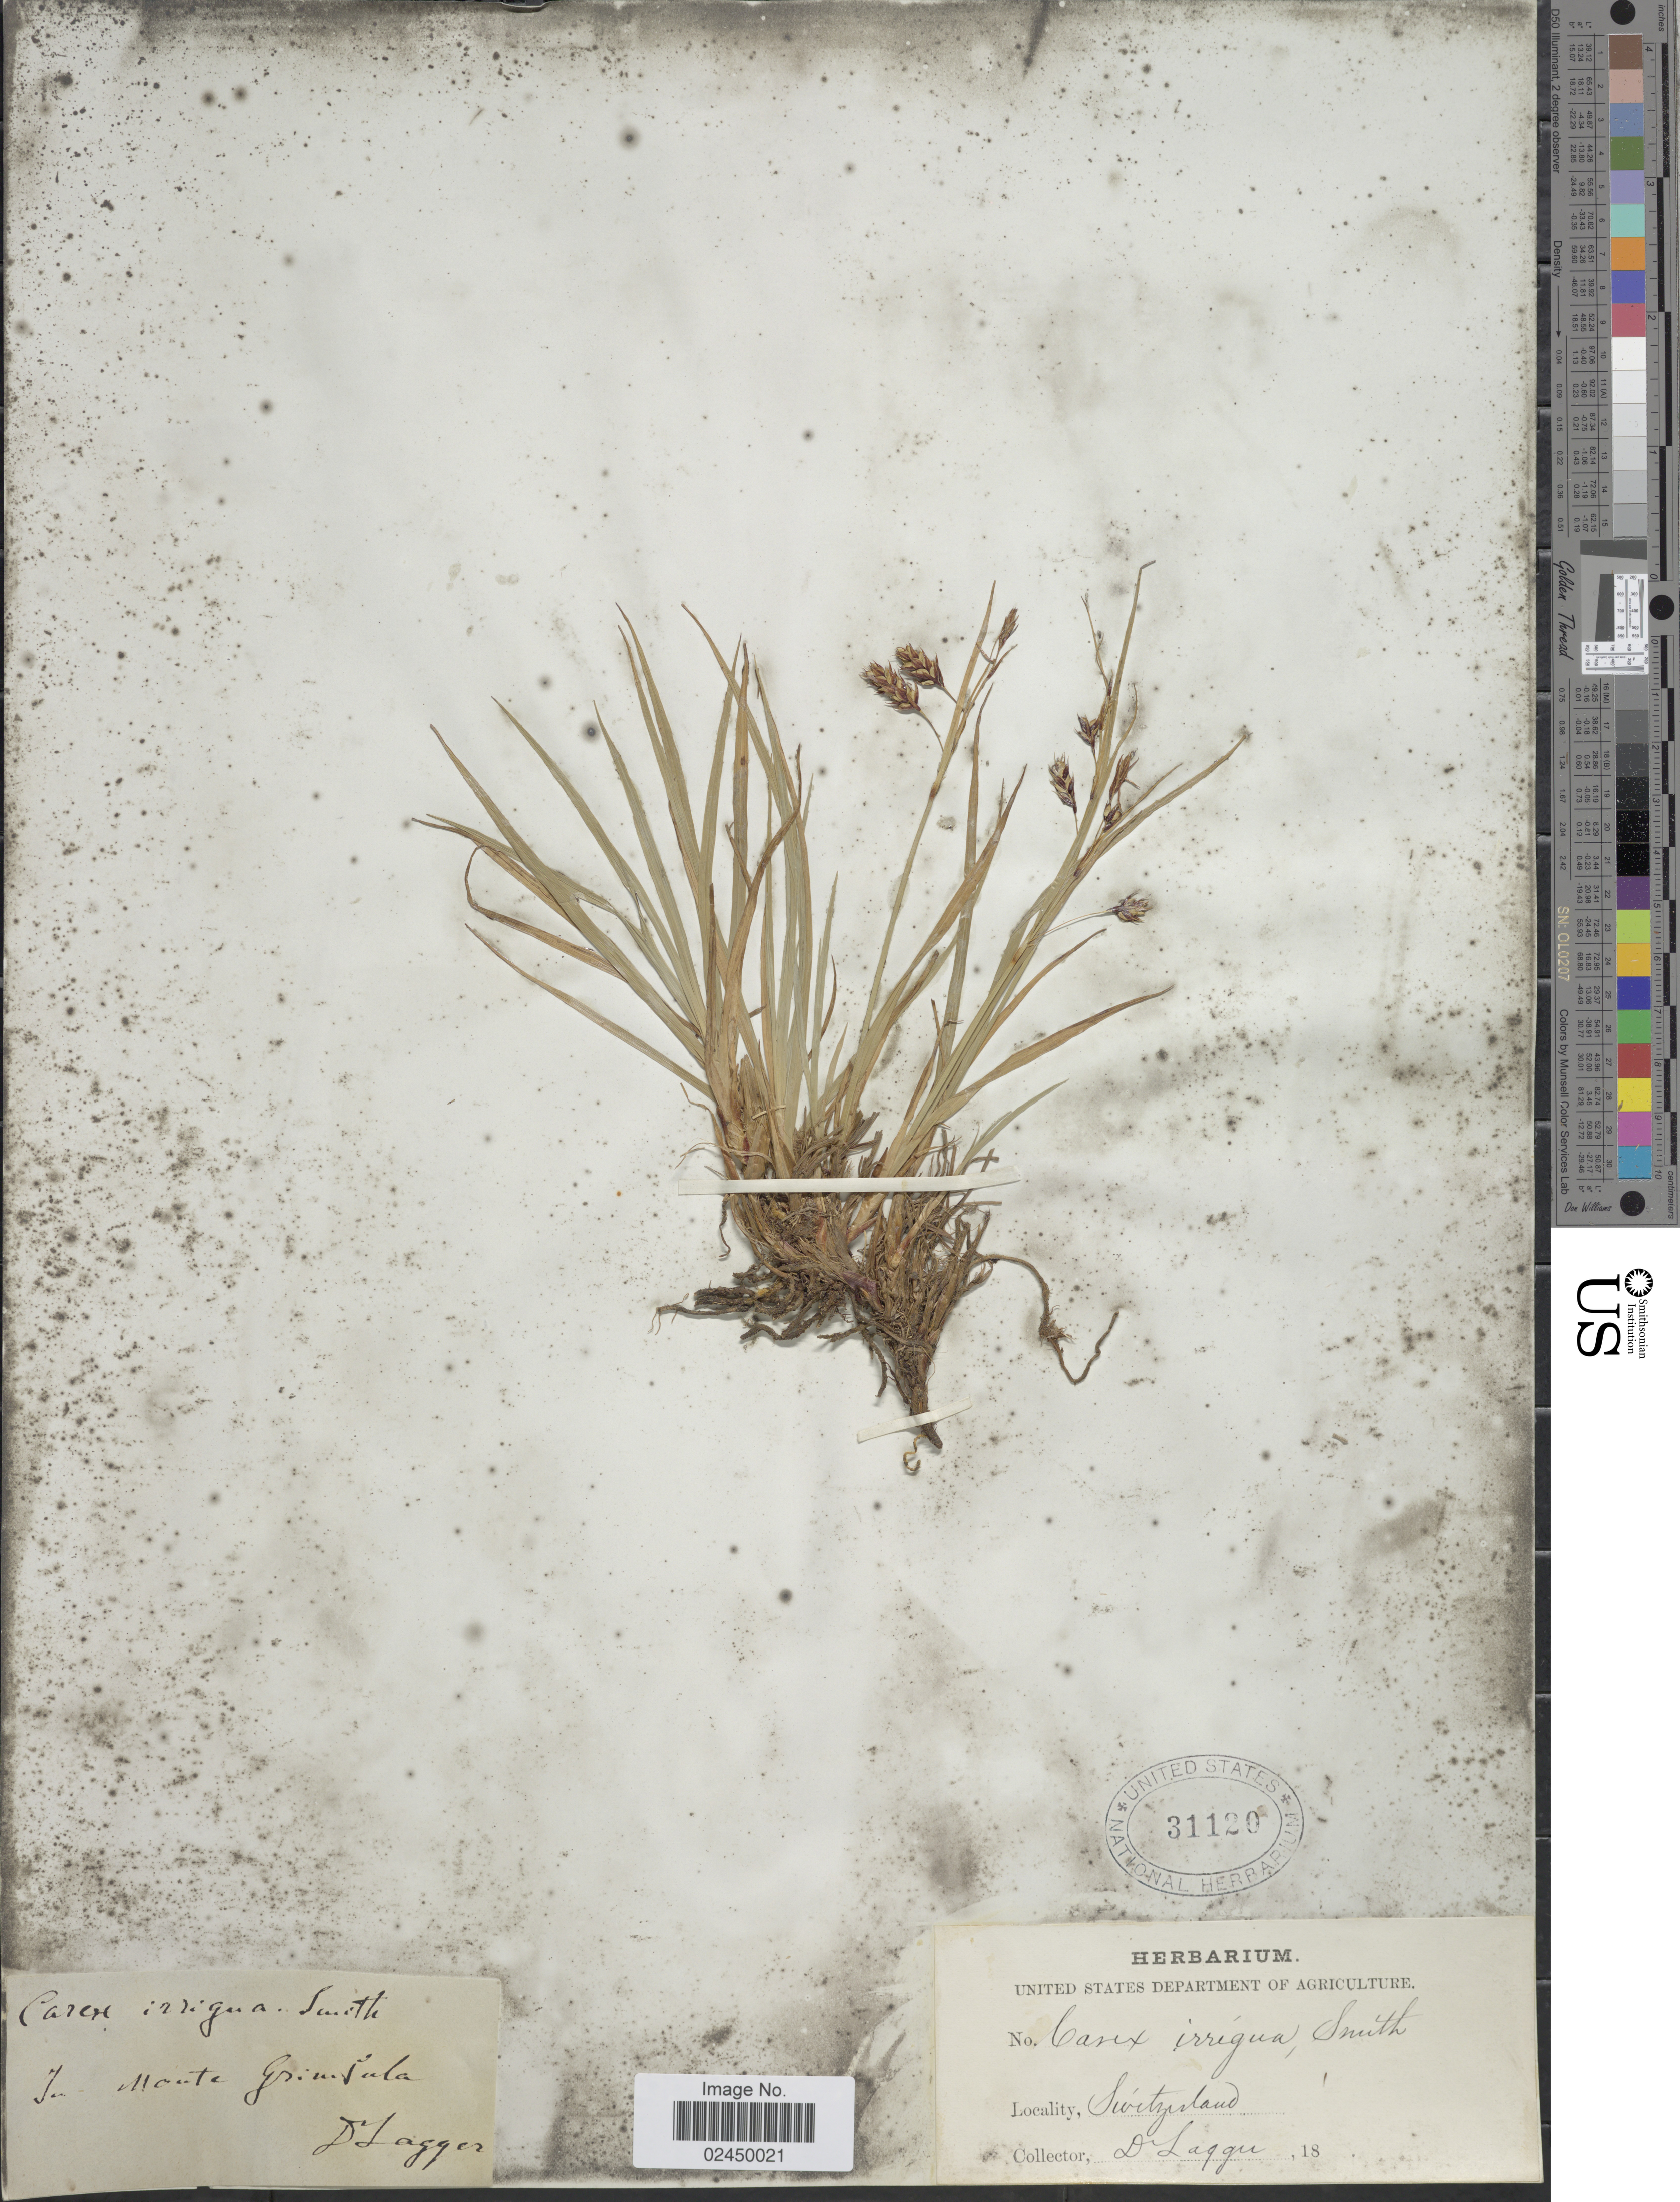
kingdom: Plantae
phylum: Tracheophyta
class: Liliopsida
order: Poales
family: Cyperaceae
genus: Carex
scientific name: Carex irrigua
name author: (Wahlenb.) Sm. ex Hoppe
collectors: F. J. Lagger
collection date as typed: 18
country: Switzerland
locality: Mt. Grimsula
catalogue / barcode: US 31120